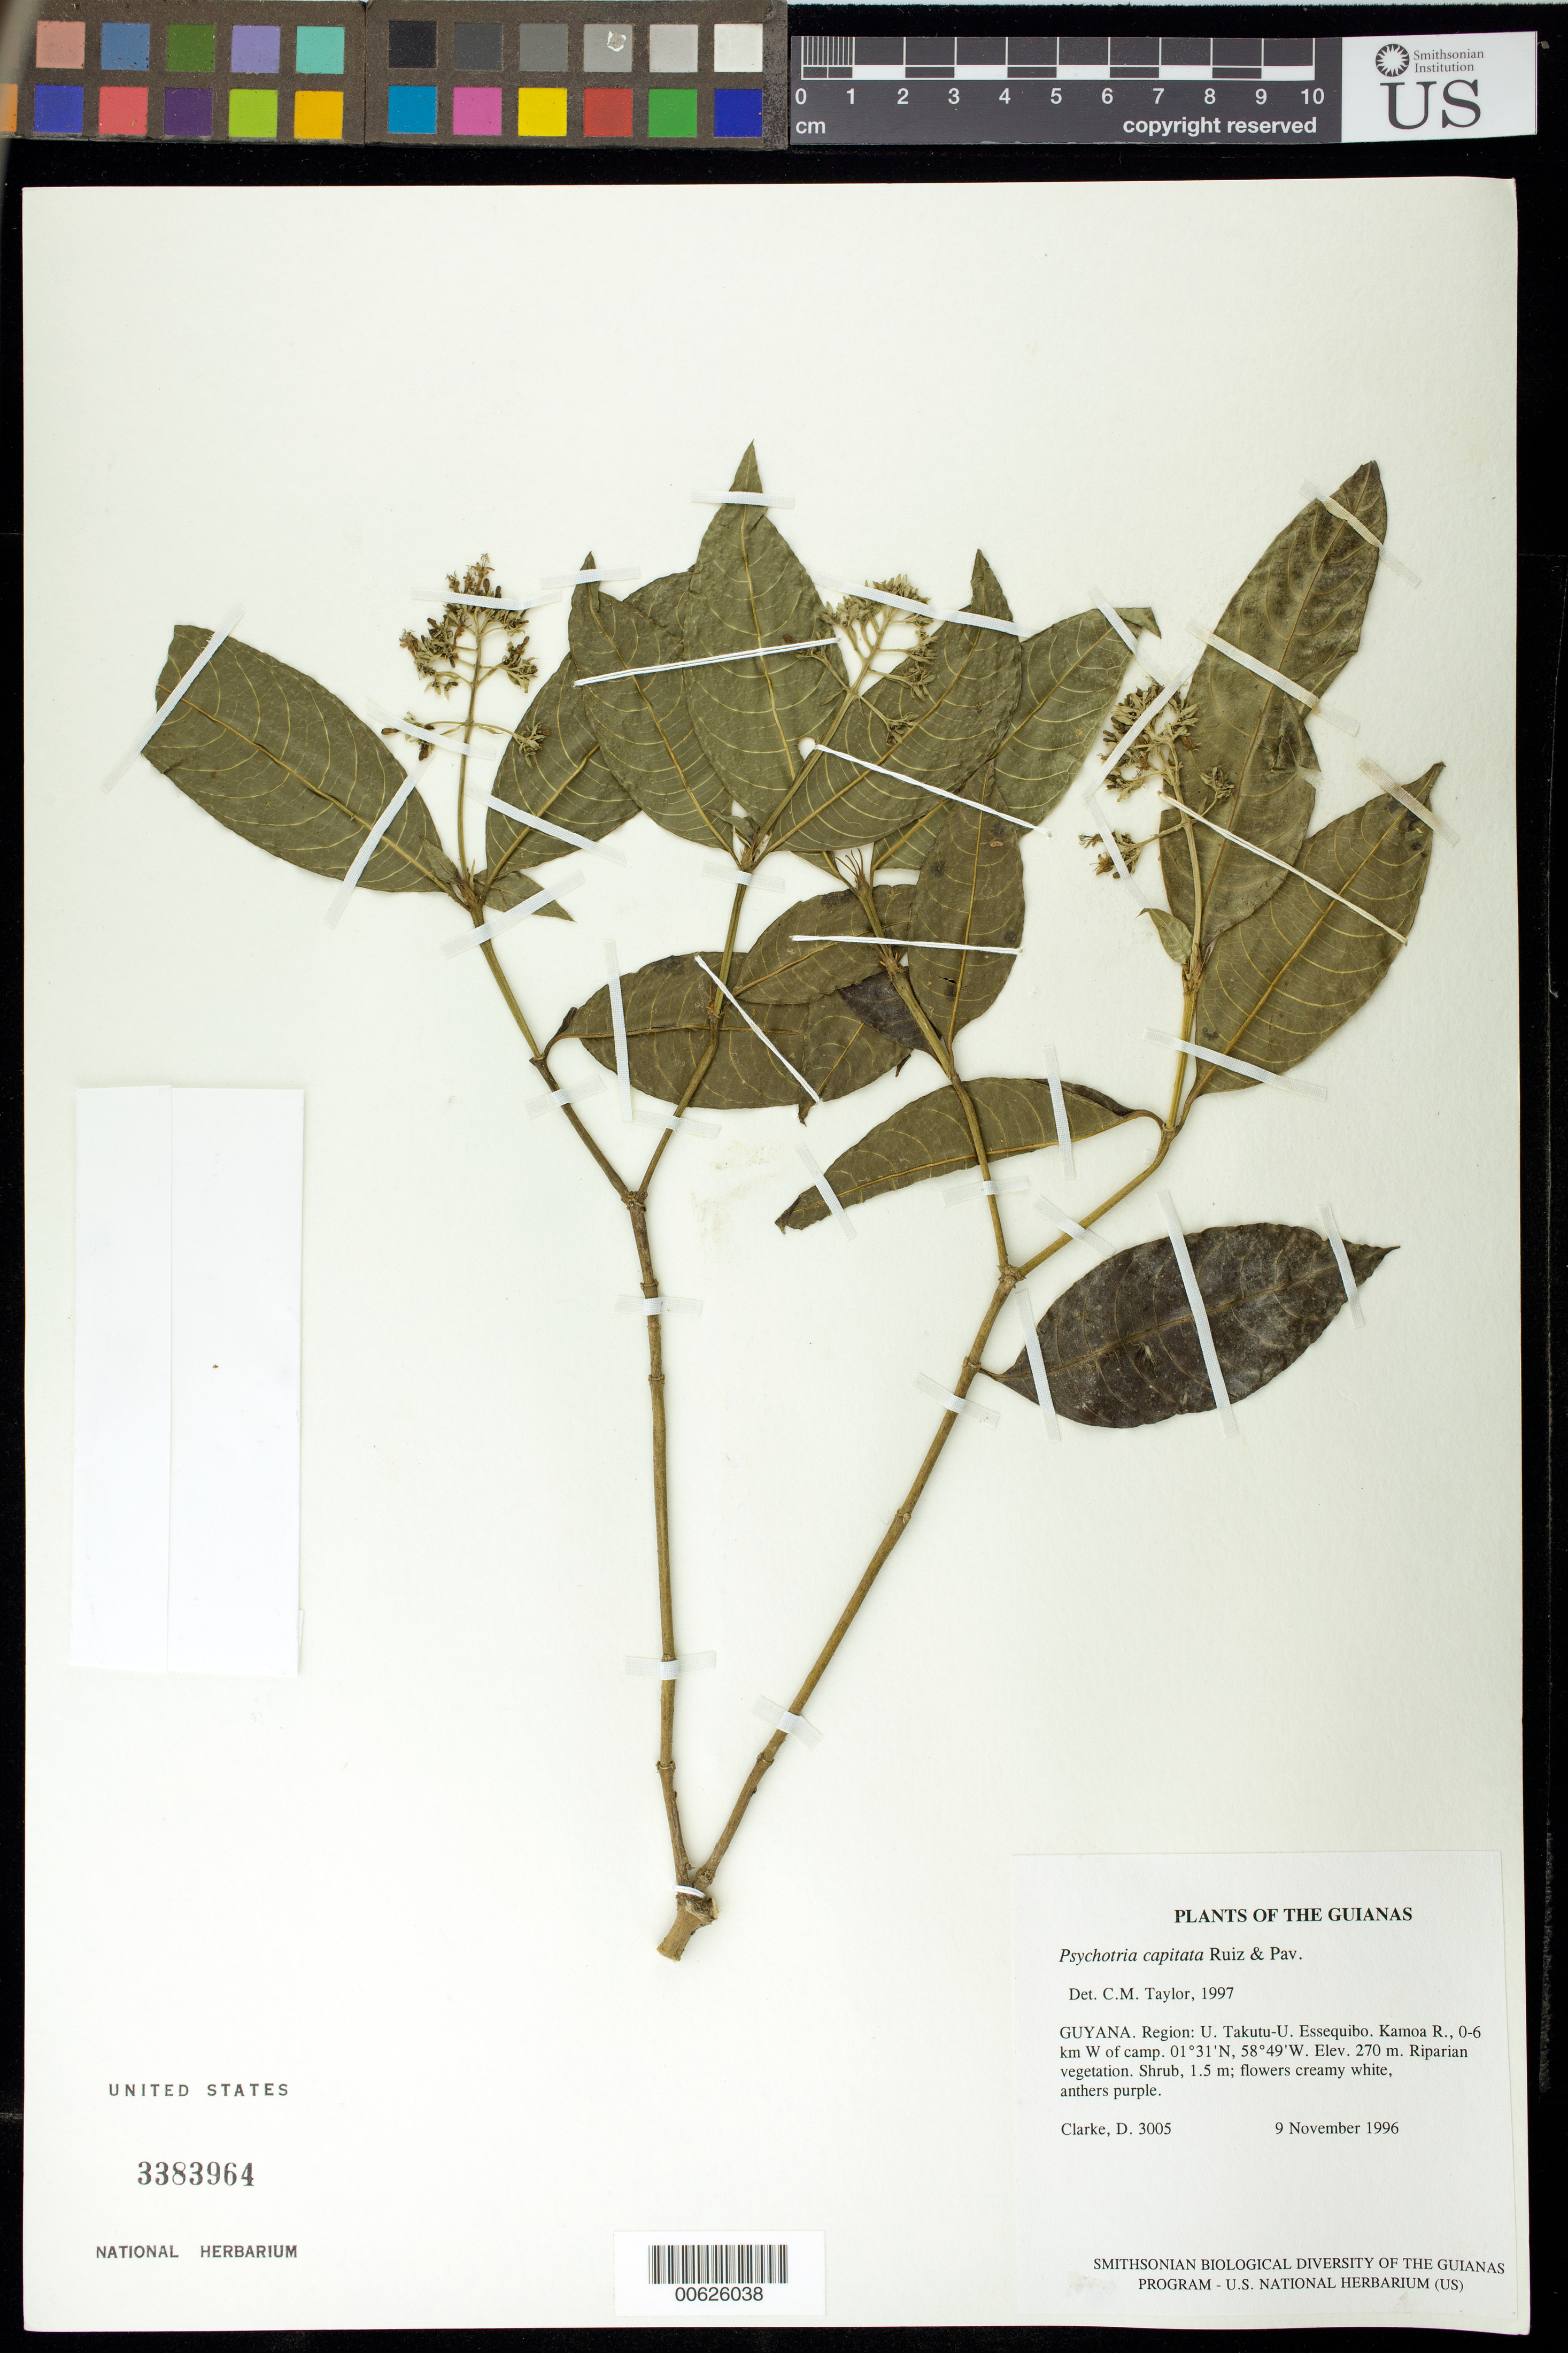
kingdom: Plantae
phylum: Tracheophyta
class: Magnoliopsida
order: Gentianales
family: Rubiaceae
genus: Palicourea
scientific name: Palicourea violacea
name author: (Aubl.) A. Rich.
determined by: Kirkbride, J. H., Jr.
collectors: H. D. Clarke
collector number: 3005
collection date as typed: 9 November 1996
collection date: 1996-11-09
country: Guyana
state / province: U. Takutu-U. Essequibo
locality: Kamoa R., 0-6 km W of camp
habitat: Riparian vegetation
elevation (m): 270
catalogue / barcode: US 3383964